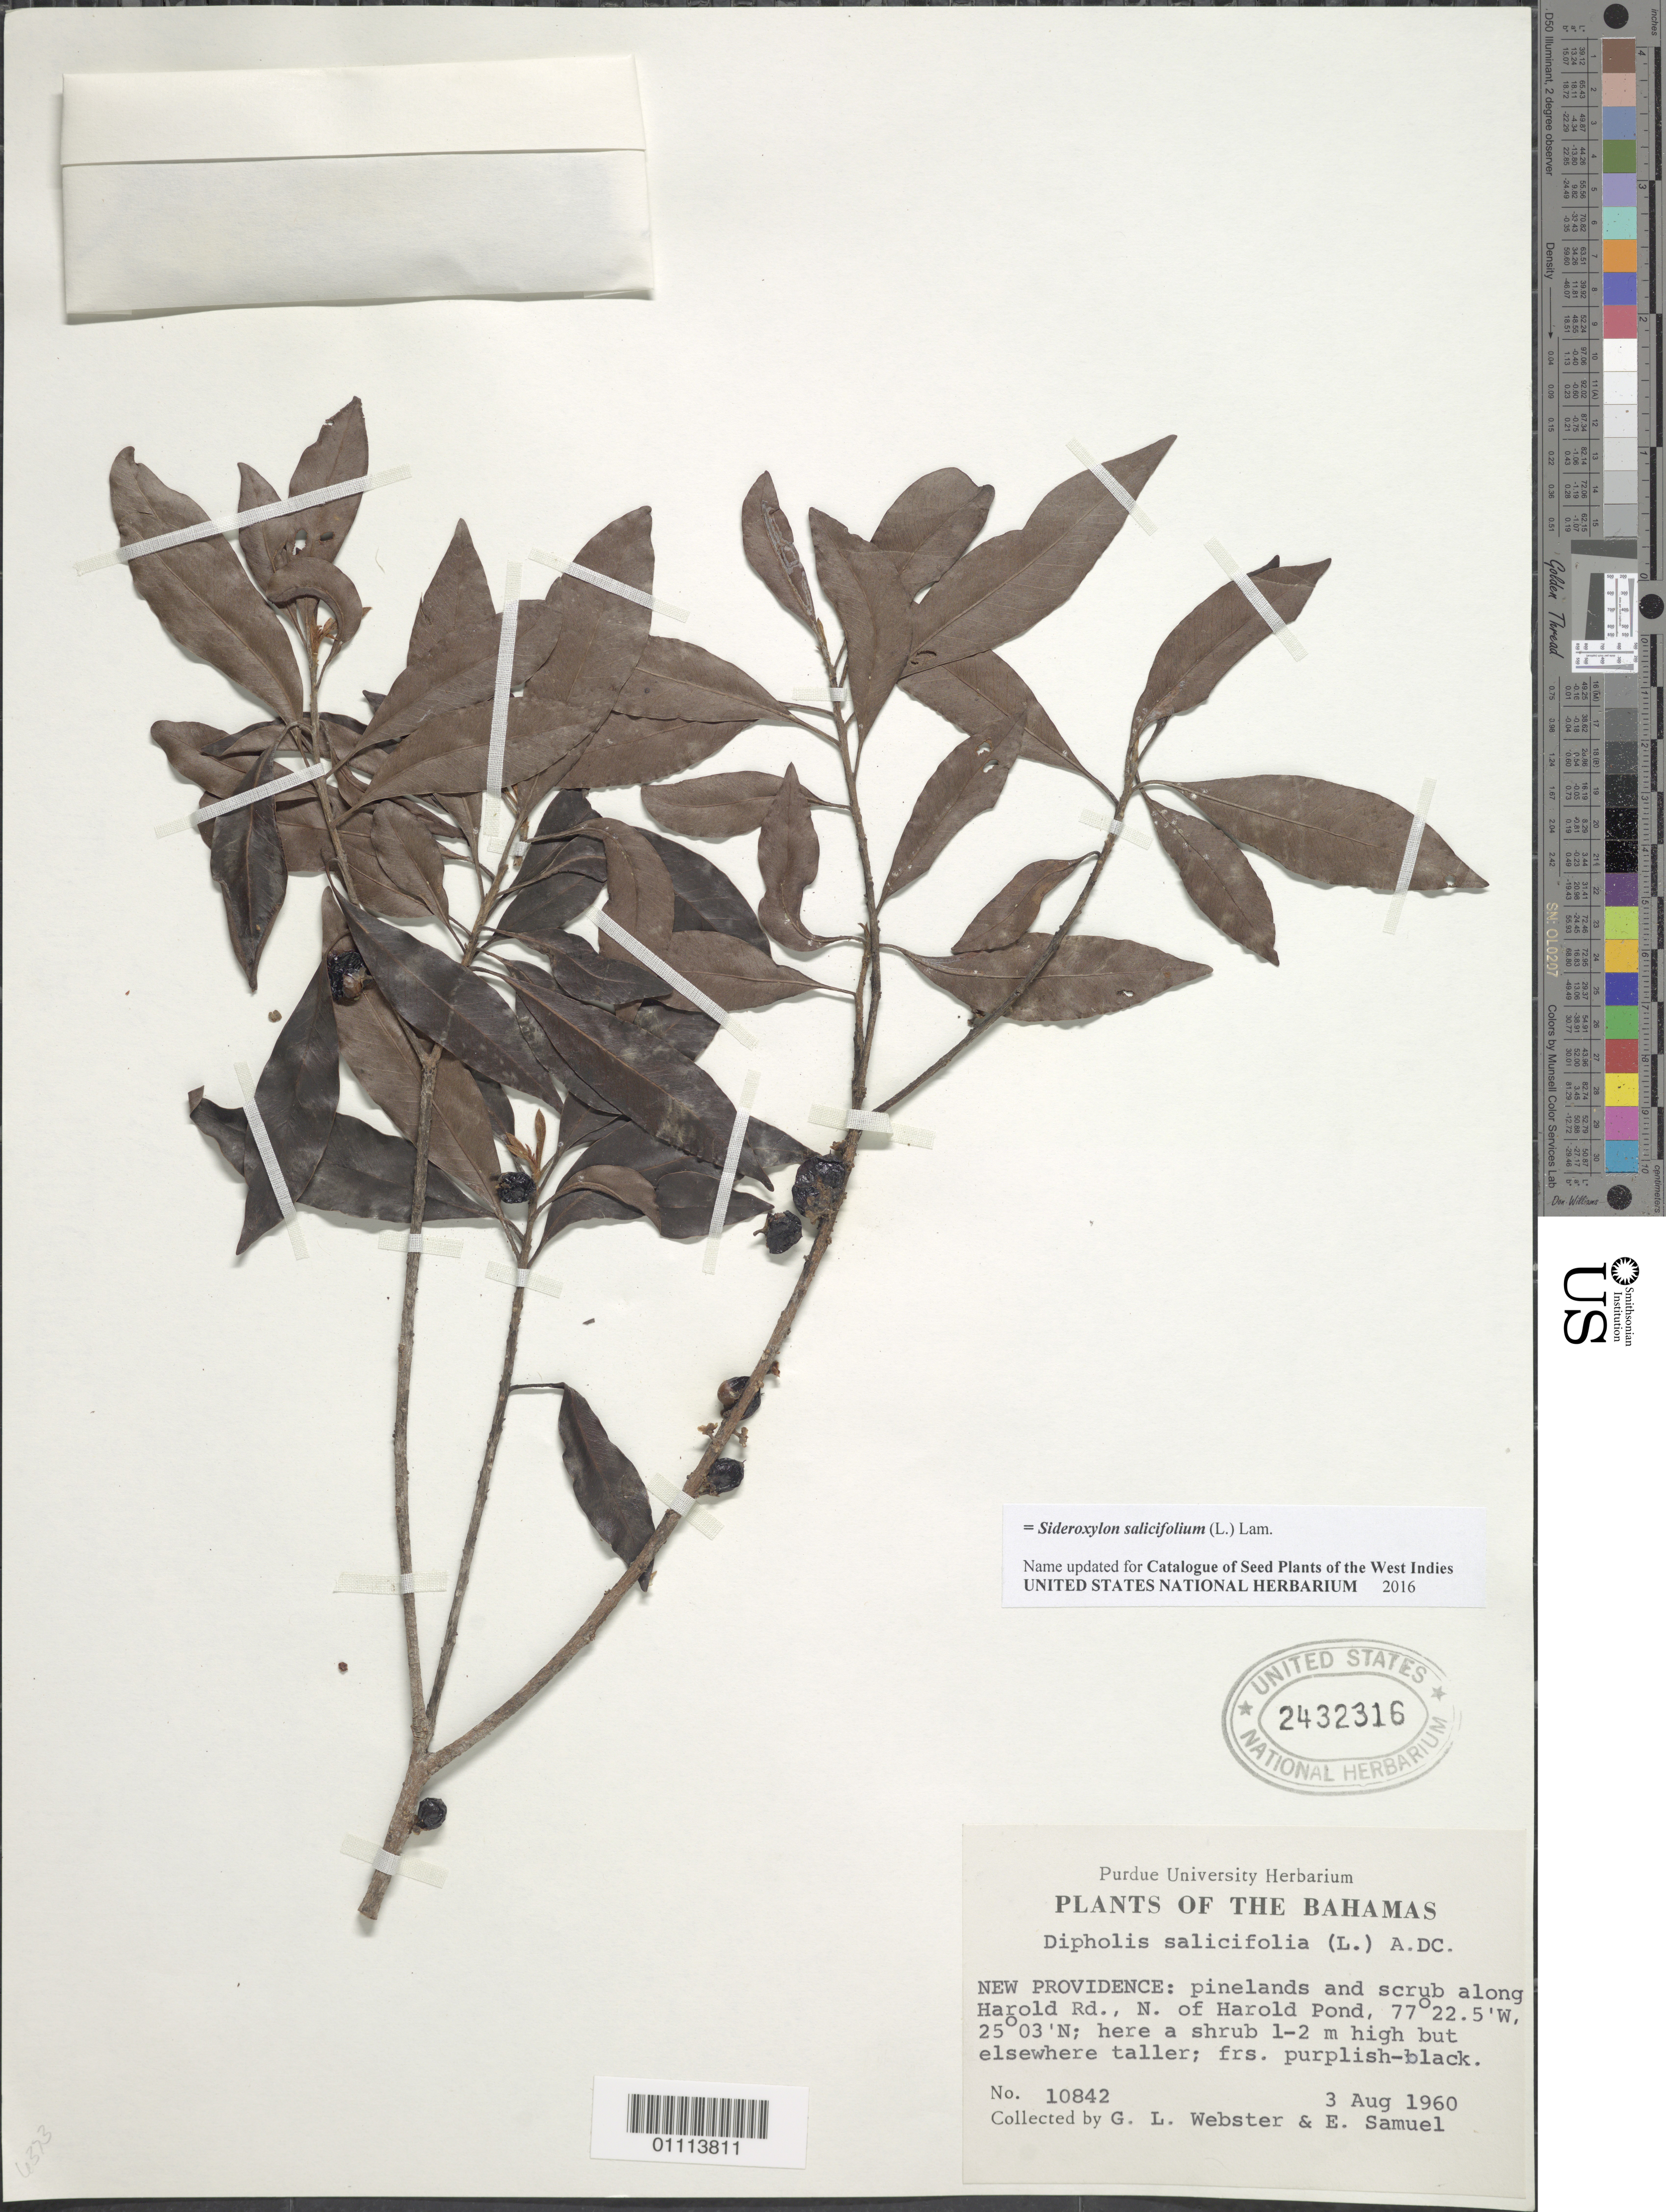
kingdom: Plantae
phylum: Tracheophyta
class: Magnoliopsida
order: Ericales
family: Sapotaceae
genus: Dipholis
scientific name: Dipholis salicifolia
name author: (L.) A. DC.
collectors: G. L. Webster & E. Samuel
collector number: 10842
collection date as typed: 03 Aug 1960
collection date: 1960-08-03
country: Bahamas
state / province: New Providence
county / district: Nassau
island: New Providence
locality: pinelands and scrub along Harold Rd., N. of Harold Pond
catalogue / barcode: US 2432316